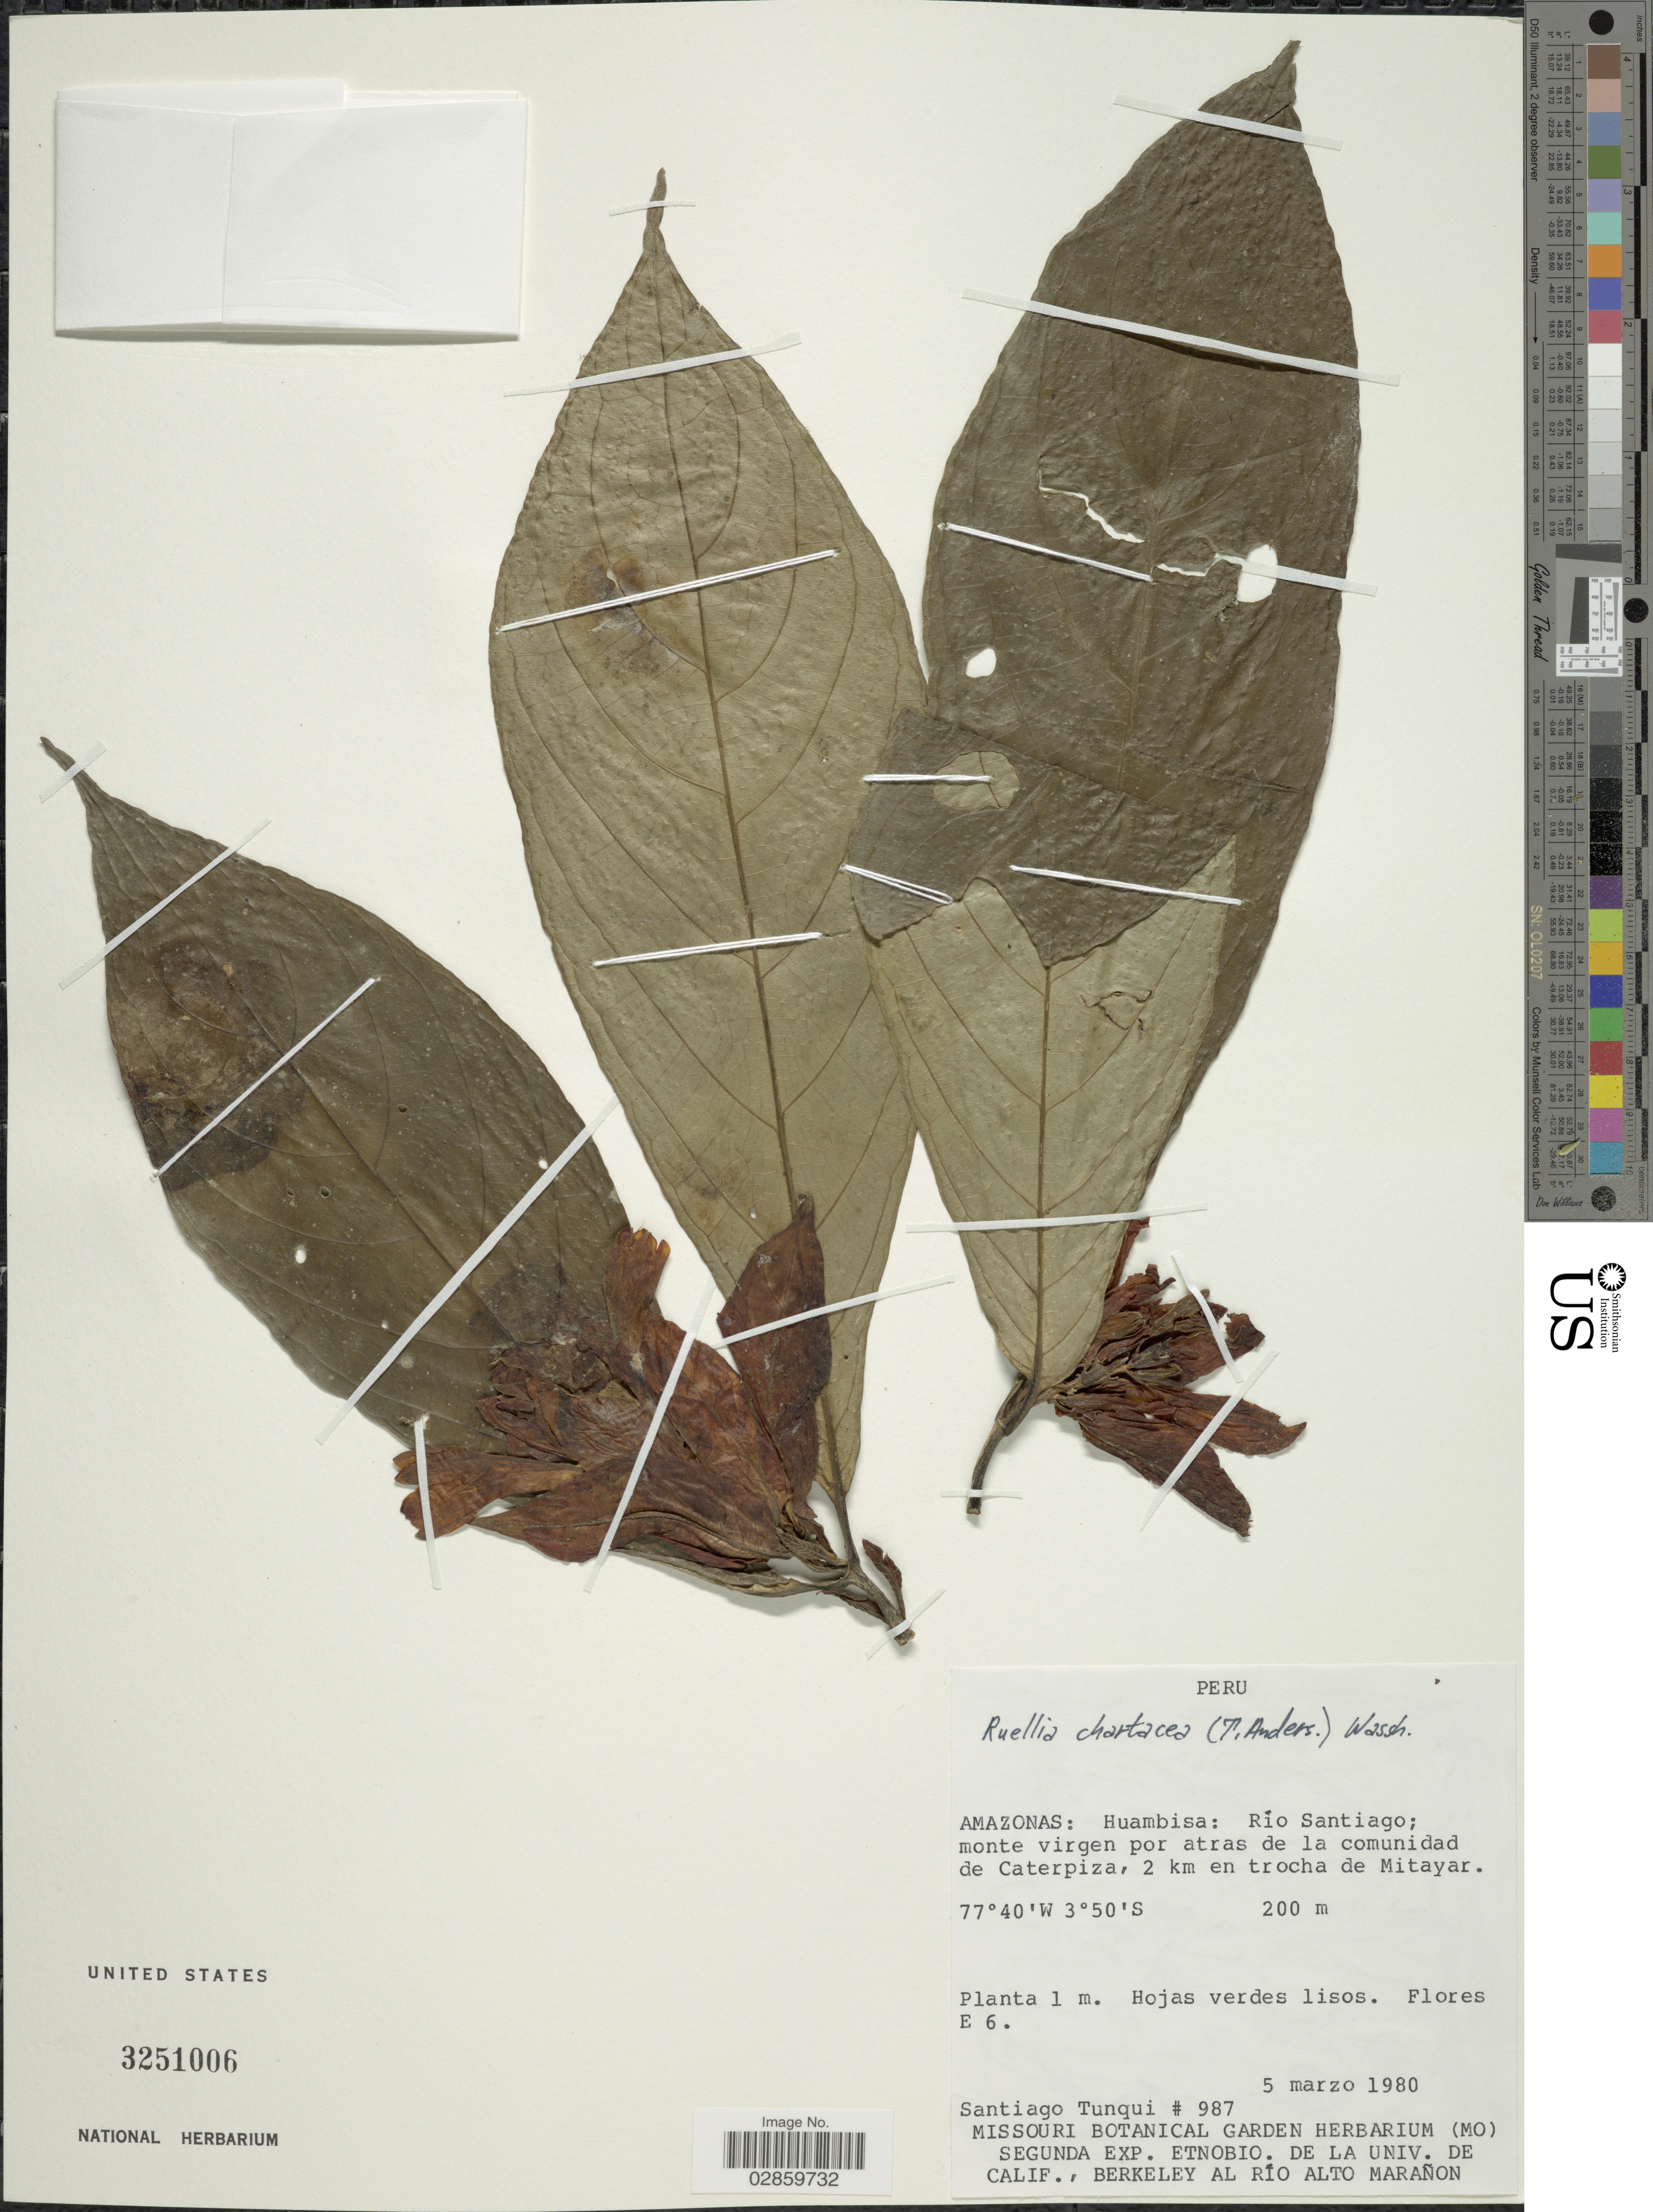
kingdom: Plantae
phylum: Tracheophyta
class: Magnoliopsida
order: Lamiales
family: Acanthaceae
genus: Ruellia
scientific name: Ruellia chartacea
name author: (T. Anderson) Wassh.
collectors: S. Tunqui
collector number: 987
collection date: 1980-03-05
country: Peru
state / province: Amazonas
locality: Huambisa: Río Santiago; monte virgen por atras de la comunidad de Caterpiza, 2 km en trocha de Mitayar.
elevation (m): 200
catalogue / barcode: US 3251006